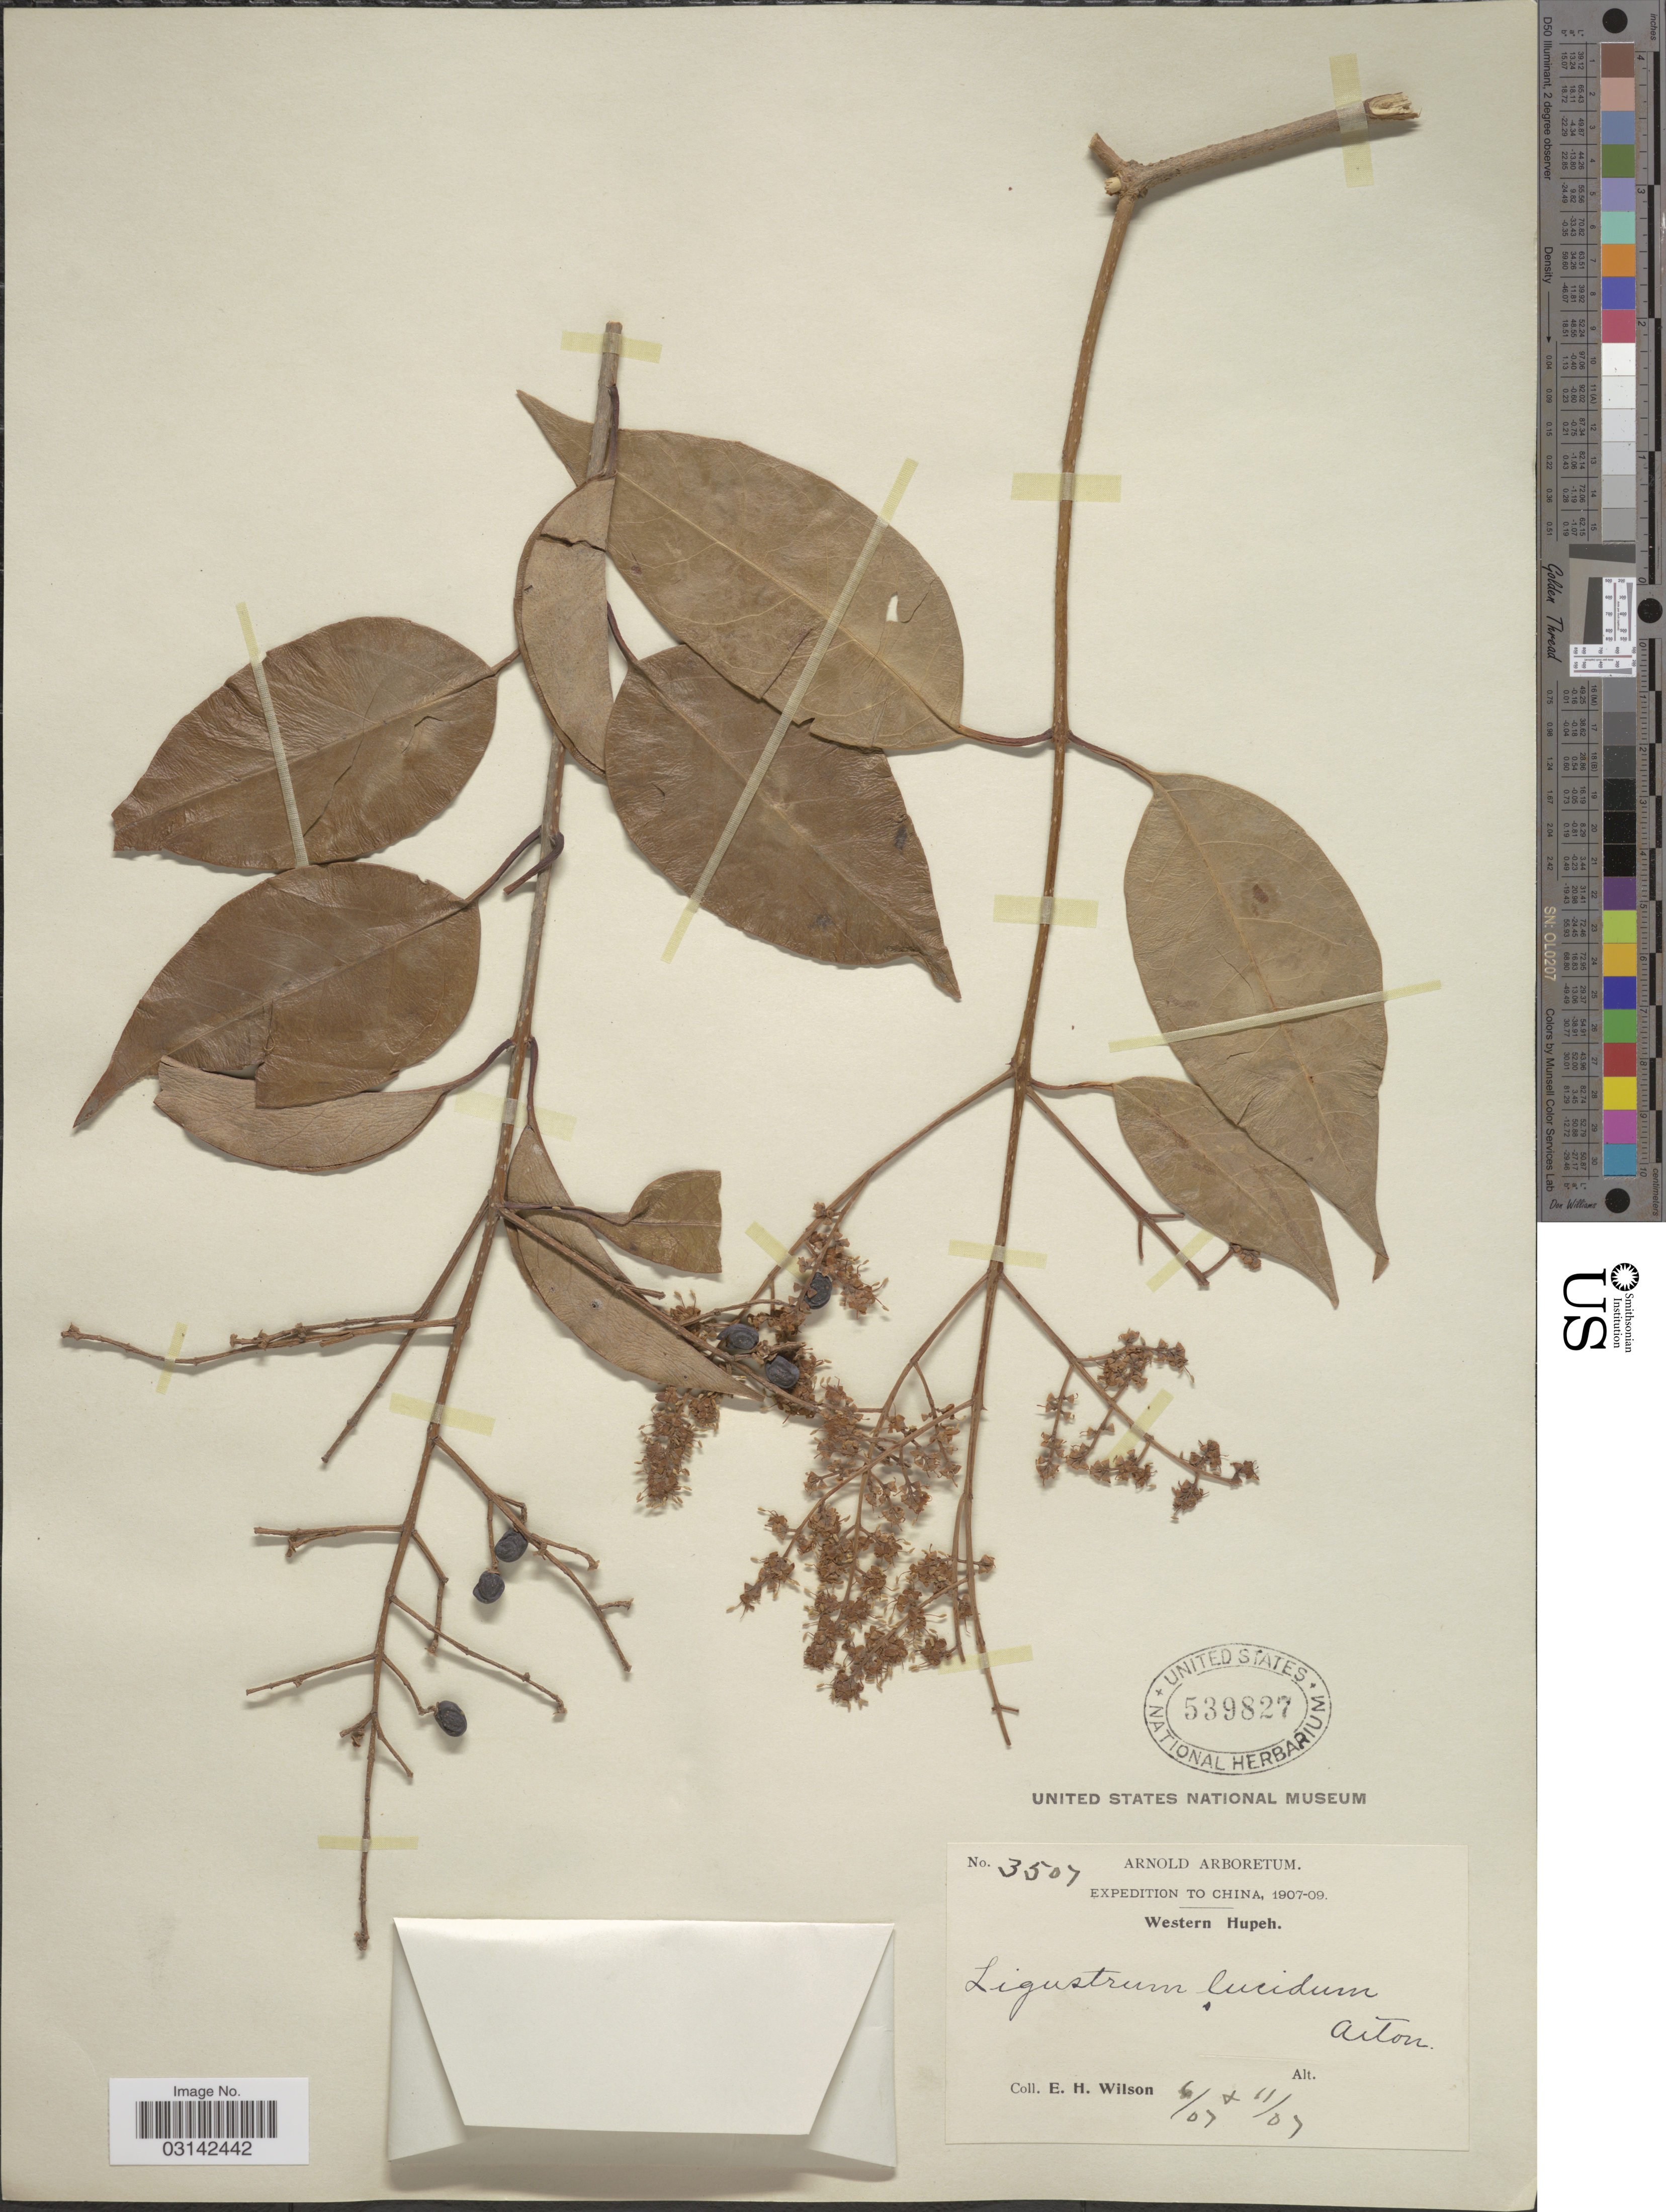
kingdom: Plantae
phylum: Tracheophyta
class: Magnoliopsida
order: Lamiales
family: Oleaceae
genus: Ligustrum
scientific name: Ligustrum lucidum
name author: W.T. Aiton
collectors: E. Wilson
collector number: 3507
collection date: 1907-06/1907-11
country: China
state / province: Hubei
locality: Western Hupeh.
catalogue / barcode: US 539827